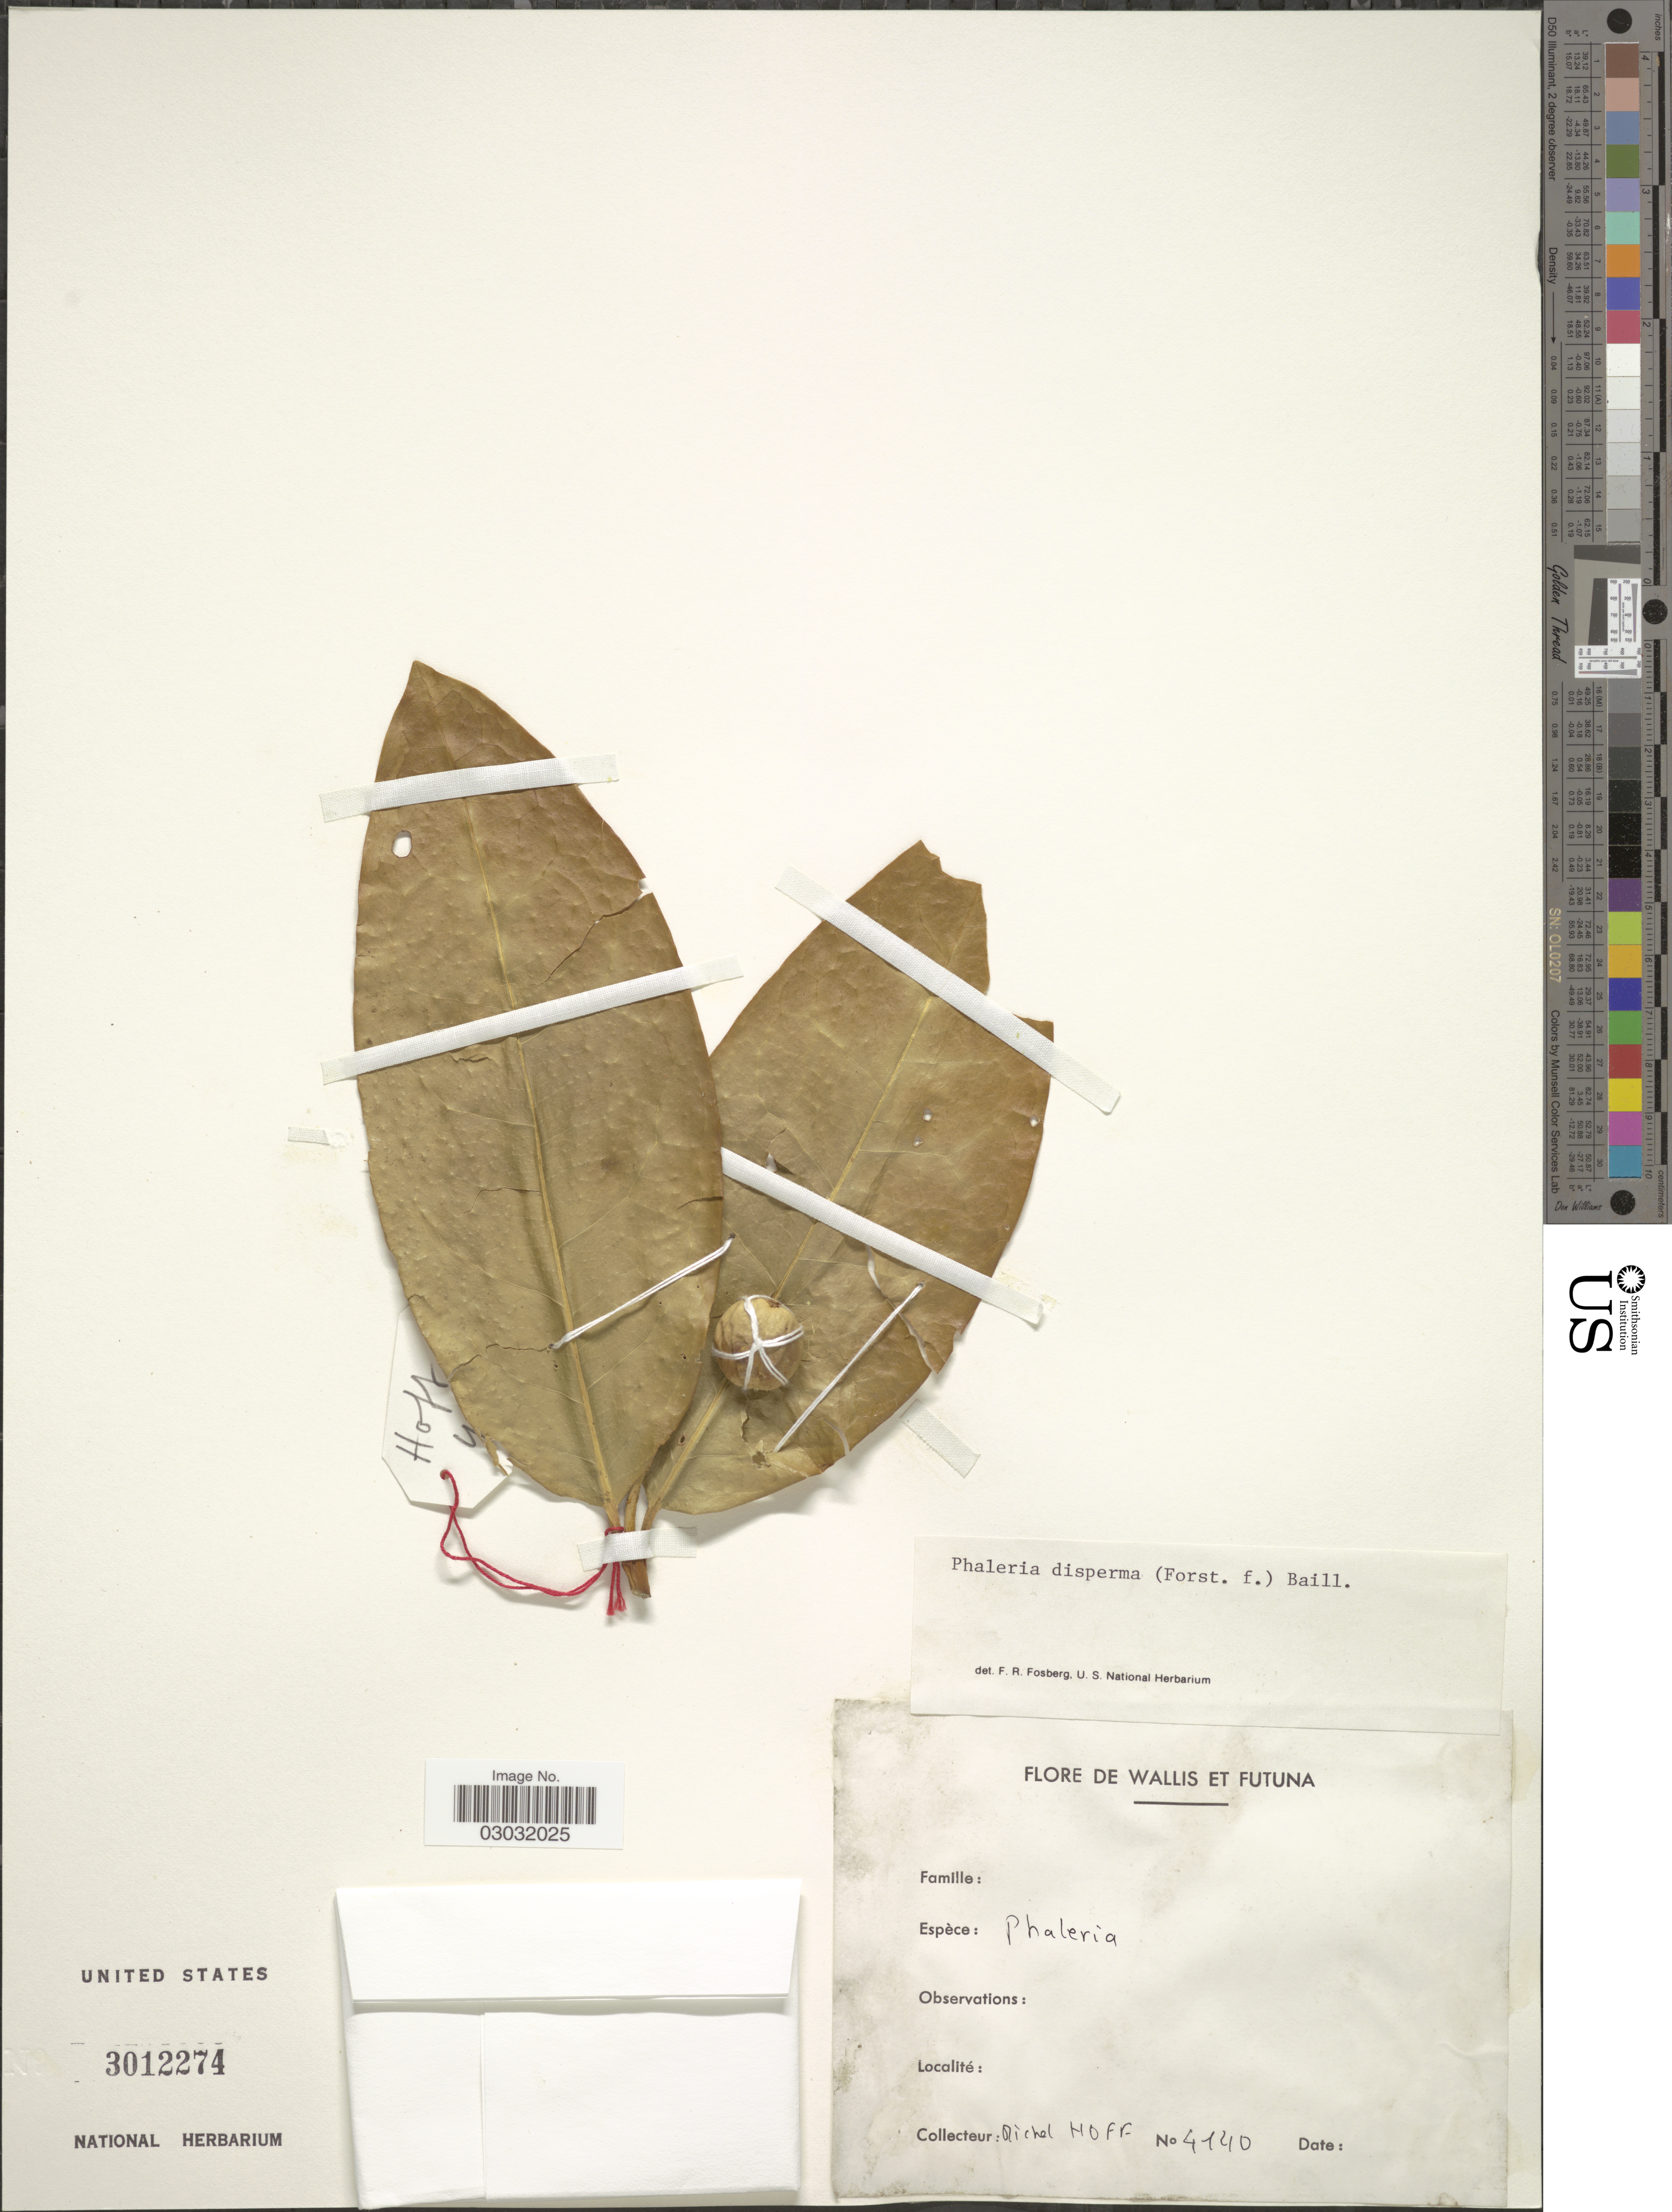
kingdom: Plantae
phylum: Tracheophyta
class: Magnoliopsida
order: Malvales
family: Thymelaeaceae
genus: Phaleria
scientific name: Phaleria disperma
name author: (G. Forst.) Baill.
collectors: M. Hoff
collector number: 4140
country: Wallis and Futuna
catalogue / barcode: US 3012274